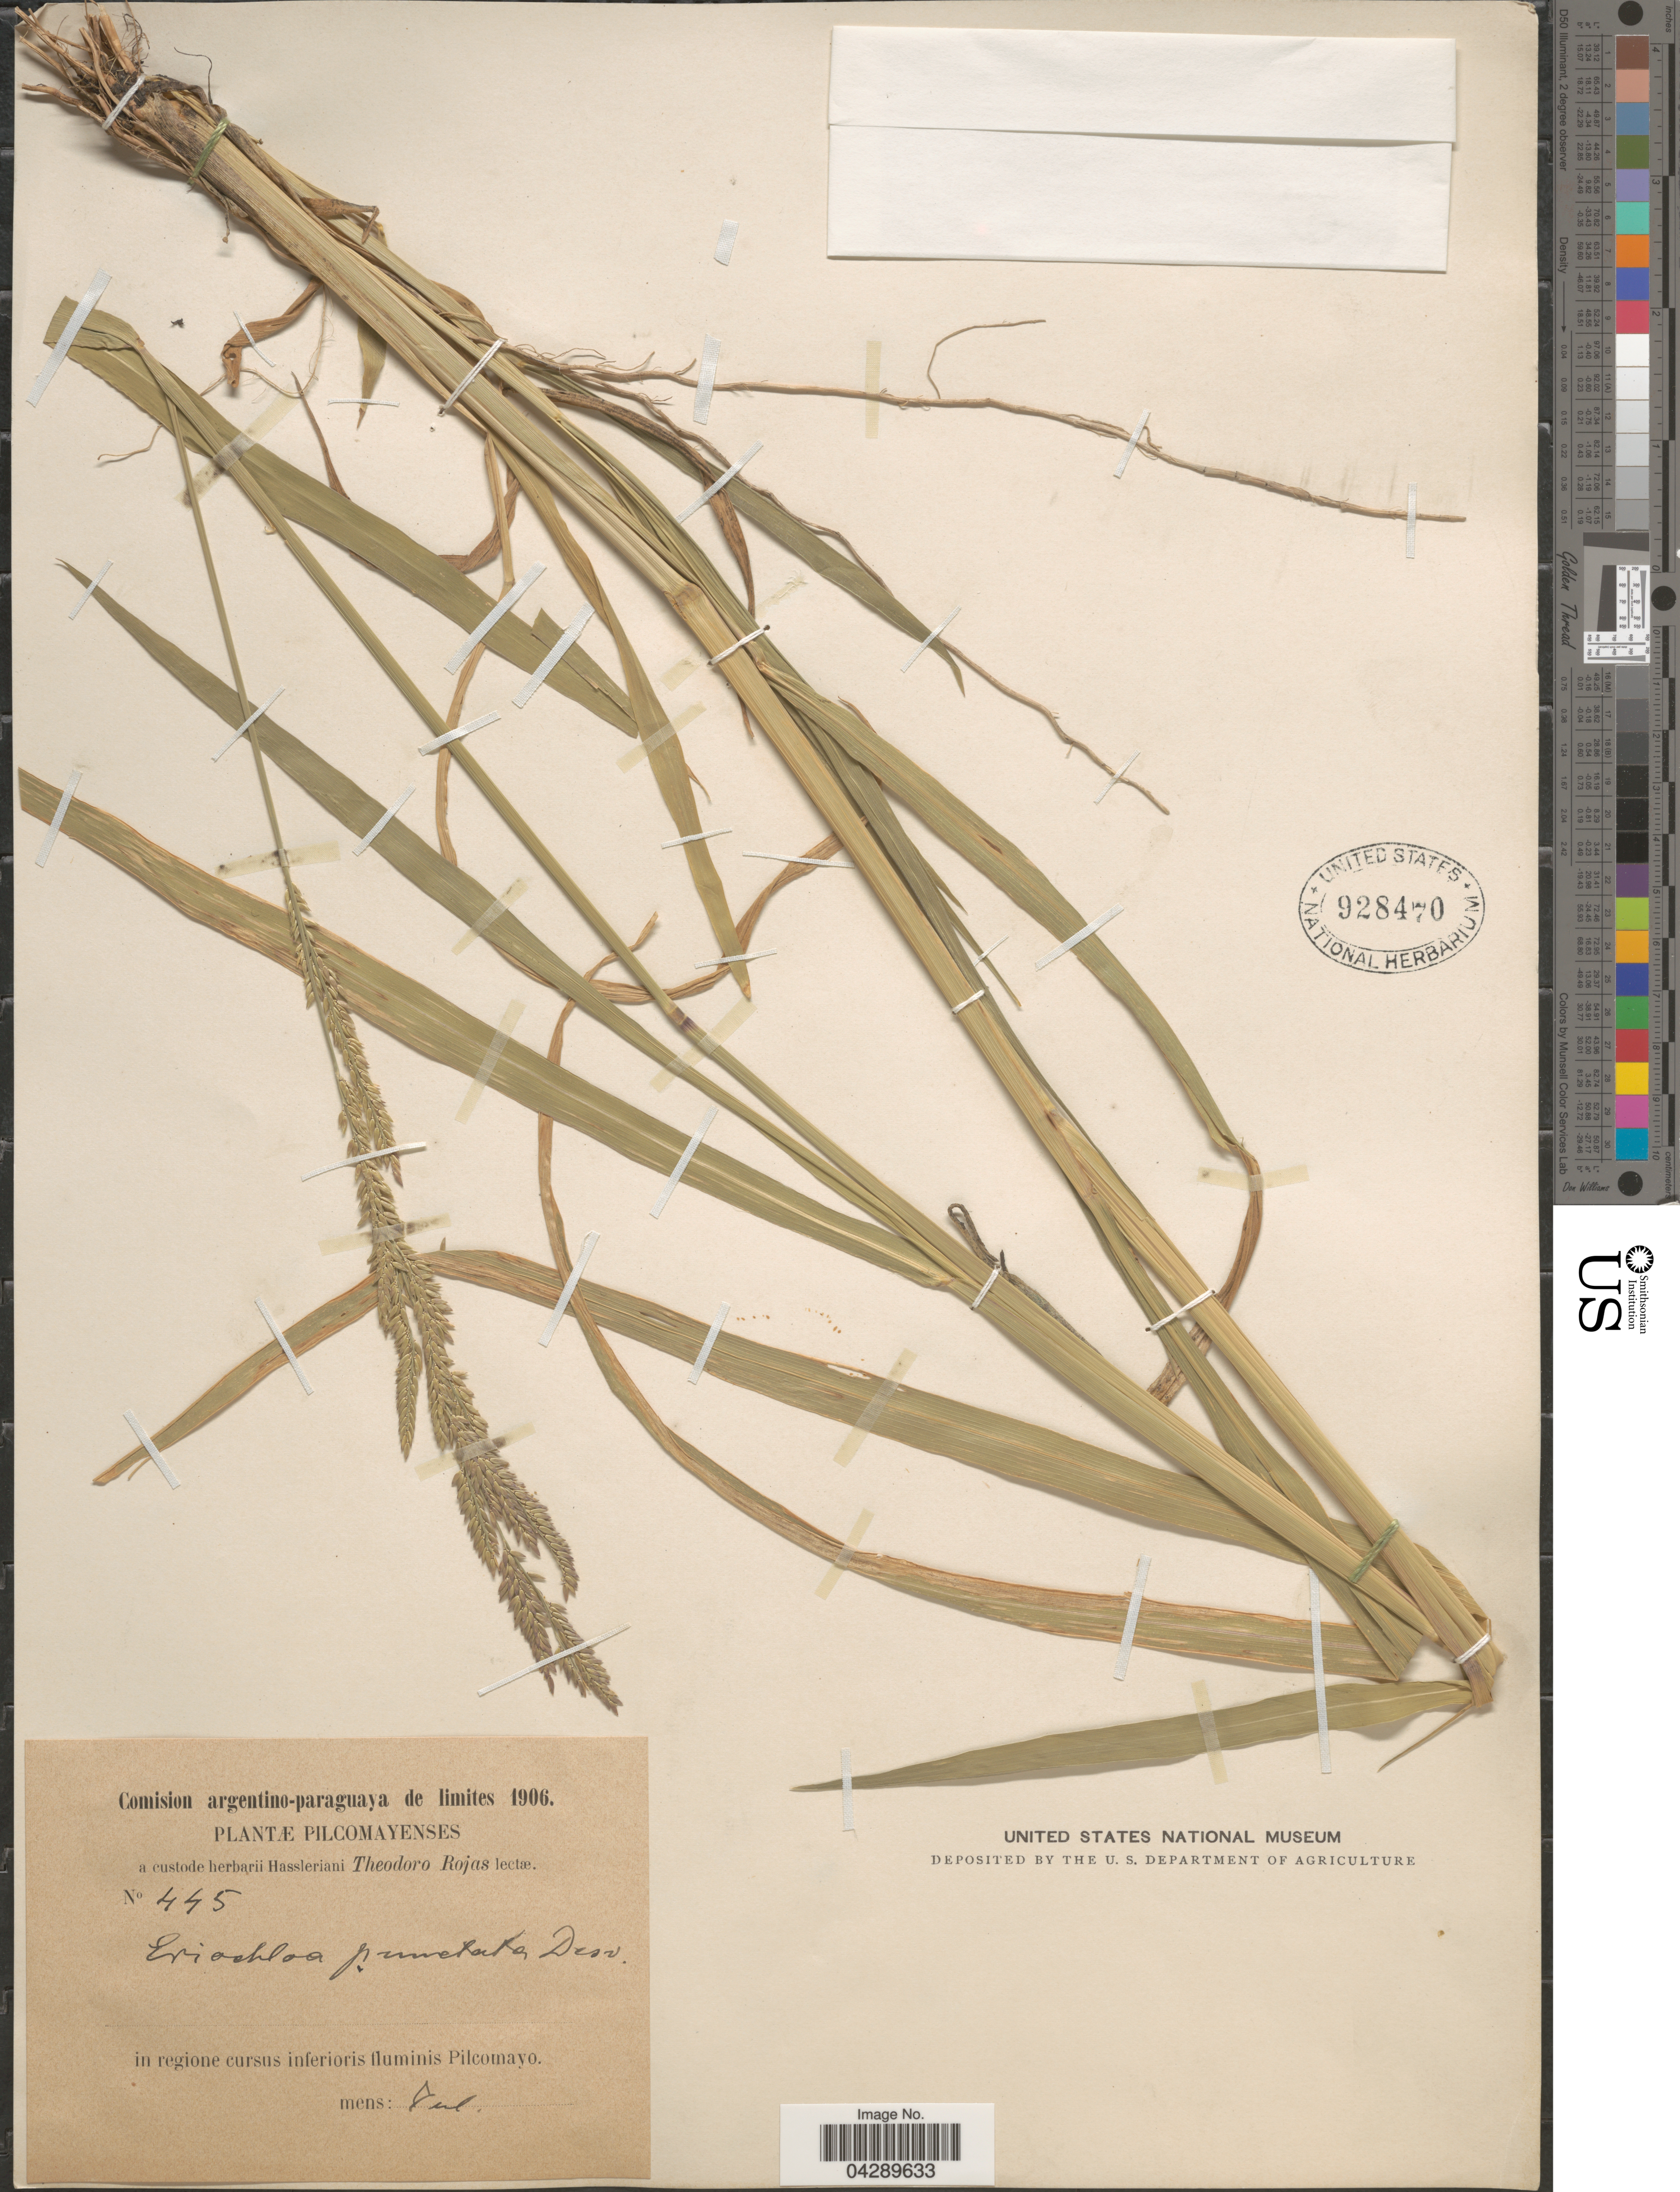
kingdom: Plantae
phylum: Tracheophyta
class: Liliopsida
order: Poales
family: Poaceae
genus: Eriochloa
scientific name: Eriochloa punctata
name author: (L.) Desv. ex Ham.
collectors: T. Rojas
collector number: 445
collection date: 1906-07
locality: Pilcomayenses. In regione cursus inferioris fluminis Pilcomayo.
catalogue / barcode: US 928470